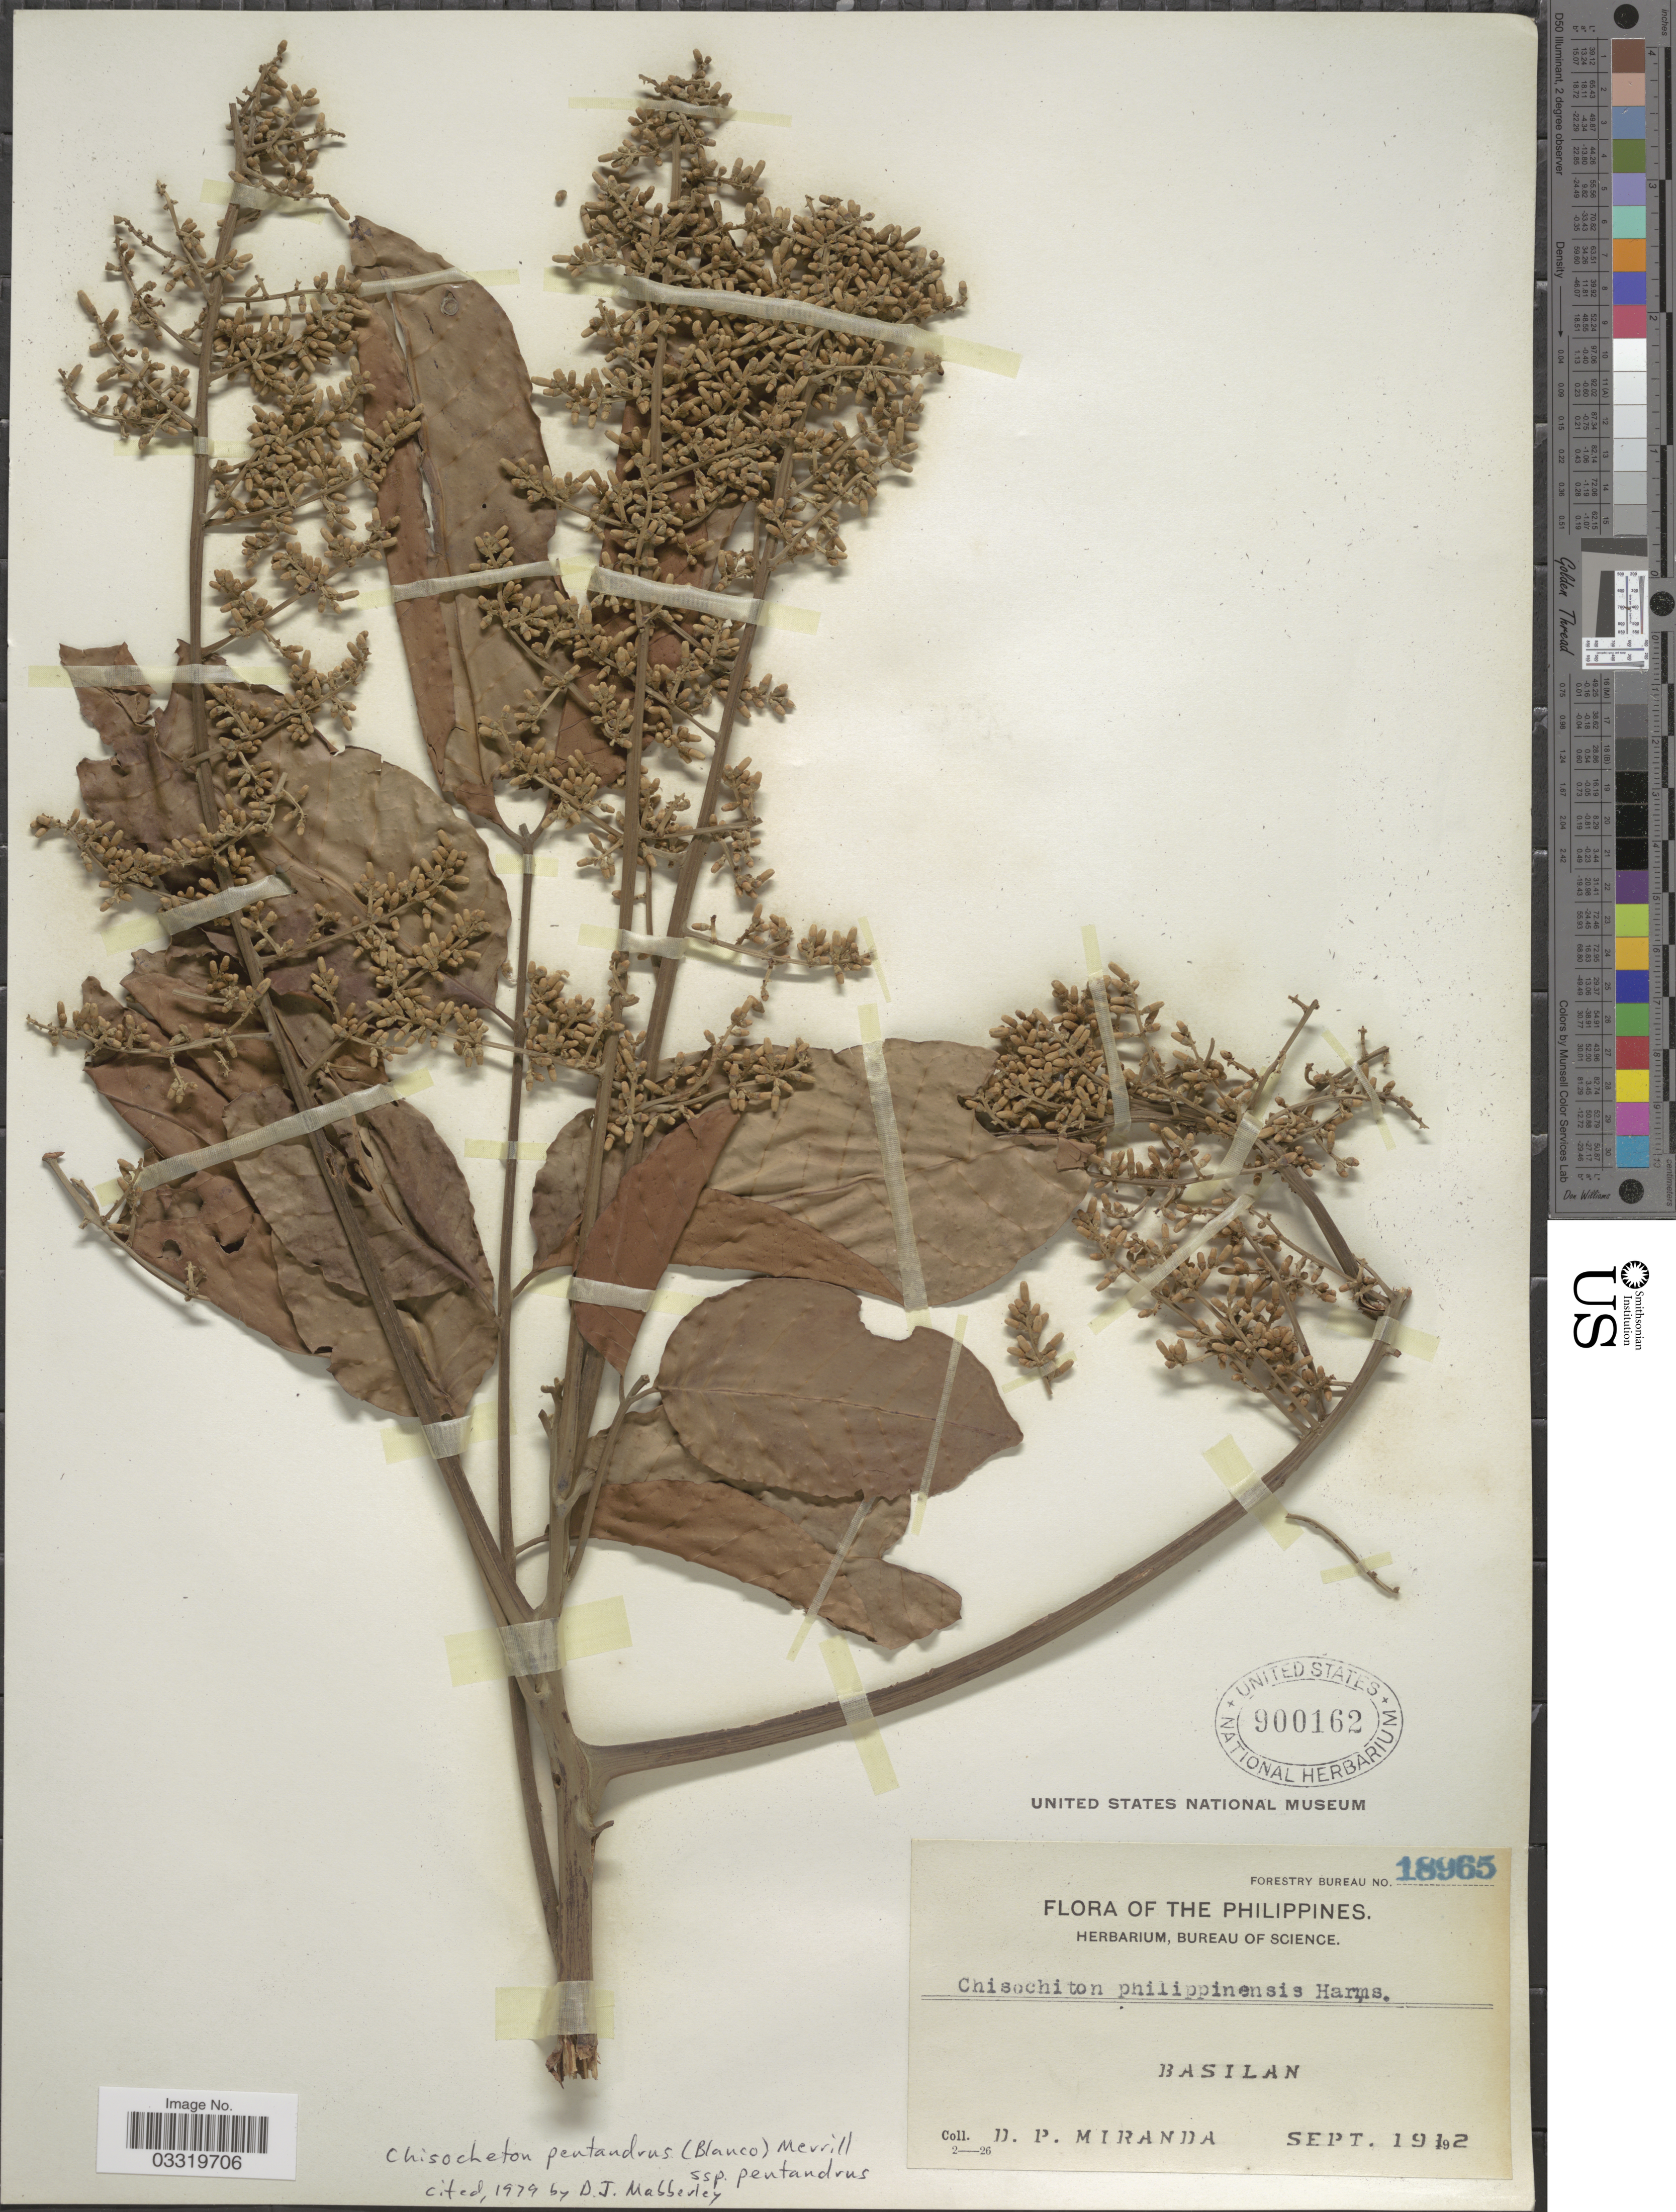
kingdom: Plantae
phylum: Tracheophyta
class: Magnoliopsida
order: Sapindales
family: Meliaceae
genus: Chisocheton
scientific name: Chisocheton pentandrus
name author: (Blanco) Merr.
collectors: D. P. Miranda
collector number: Forestry Bureau 18965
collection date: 1912-09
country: Philippines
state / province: Muslim Mindanao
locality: Basilan.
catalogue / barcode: US 900162